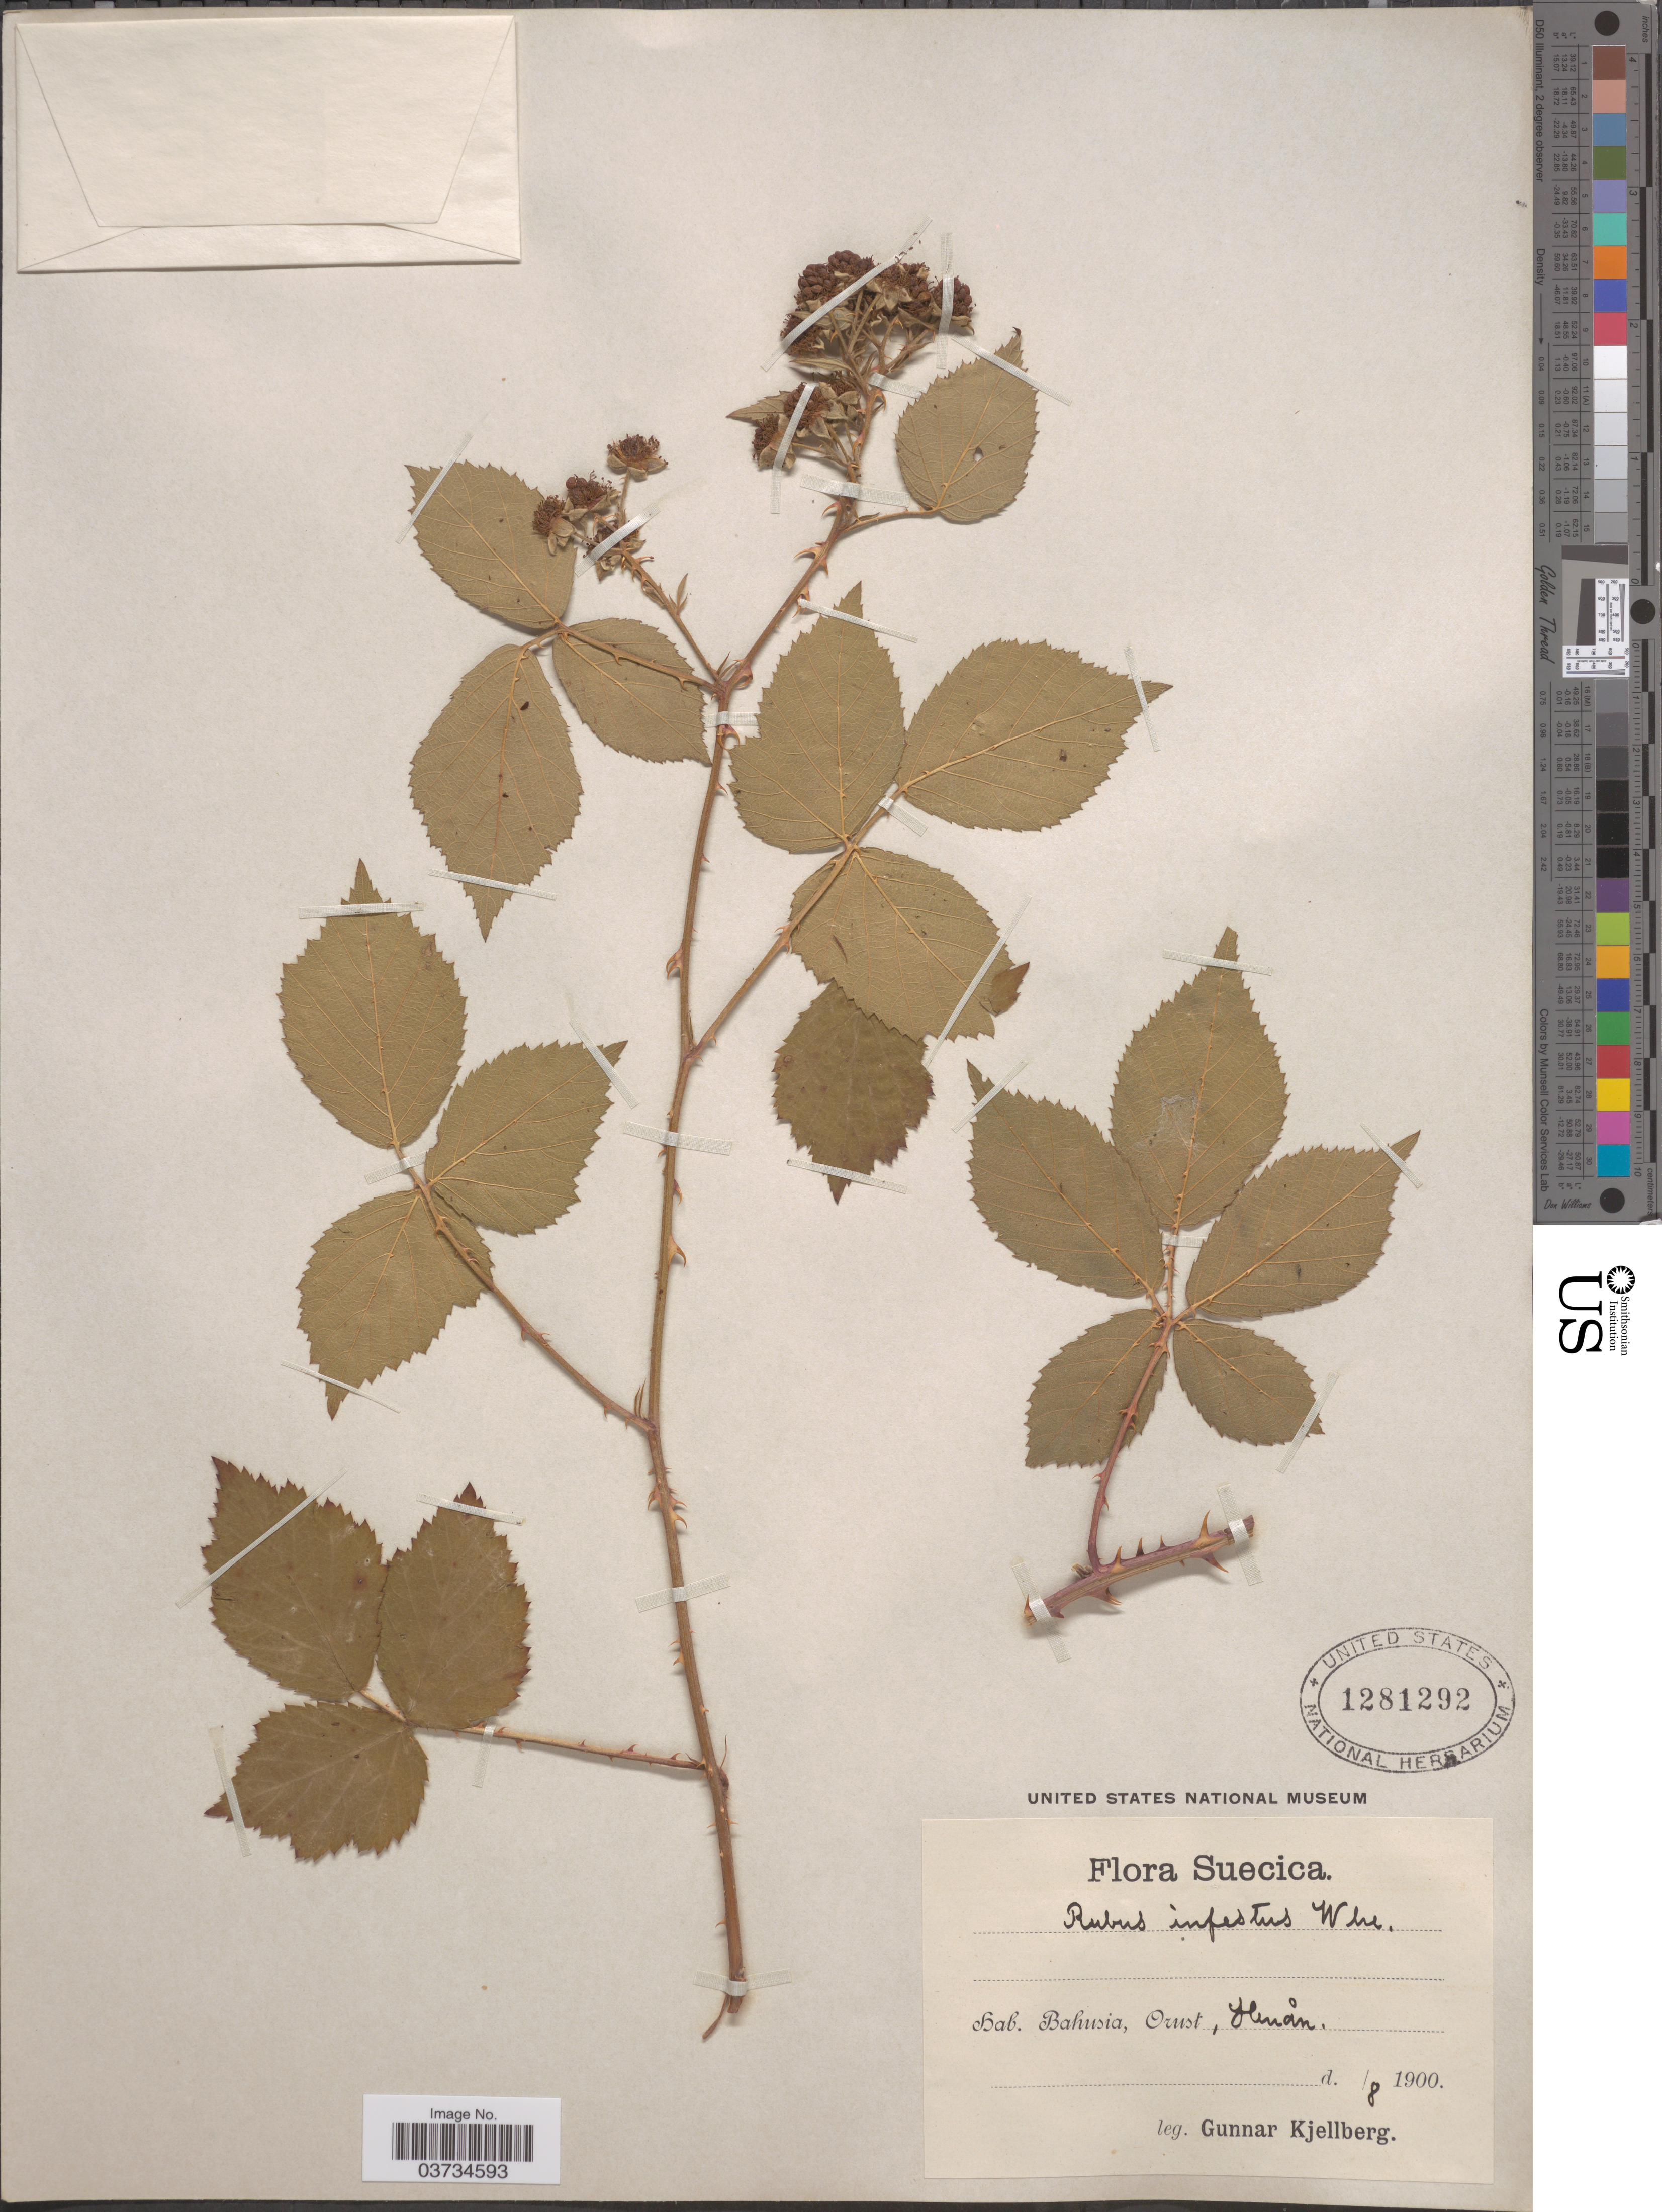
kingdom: Plantae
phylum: Tracheophyta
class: Magnoliopsida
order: Rosales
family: Rosaceae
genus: Rubus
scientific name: Rubus infestus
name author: Weihe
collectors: G. Kjellberg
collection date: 1900-08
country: Sweden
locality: Suecica. Bahusia, Orust, Henån.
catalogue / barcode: US 1281292